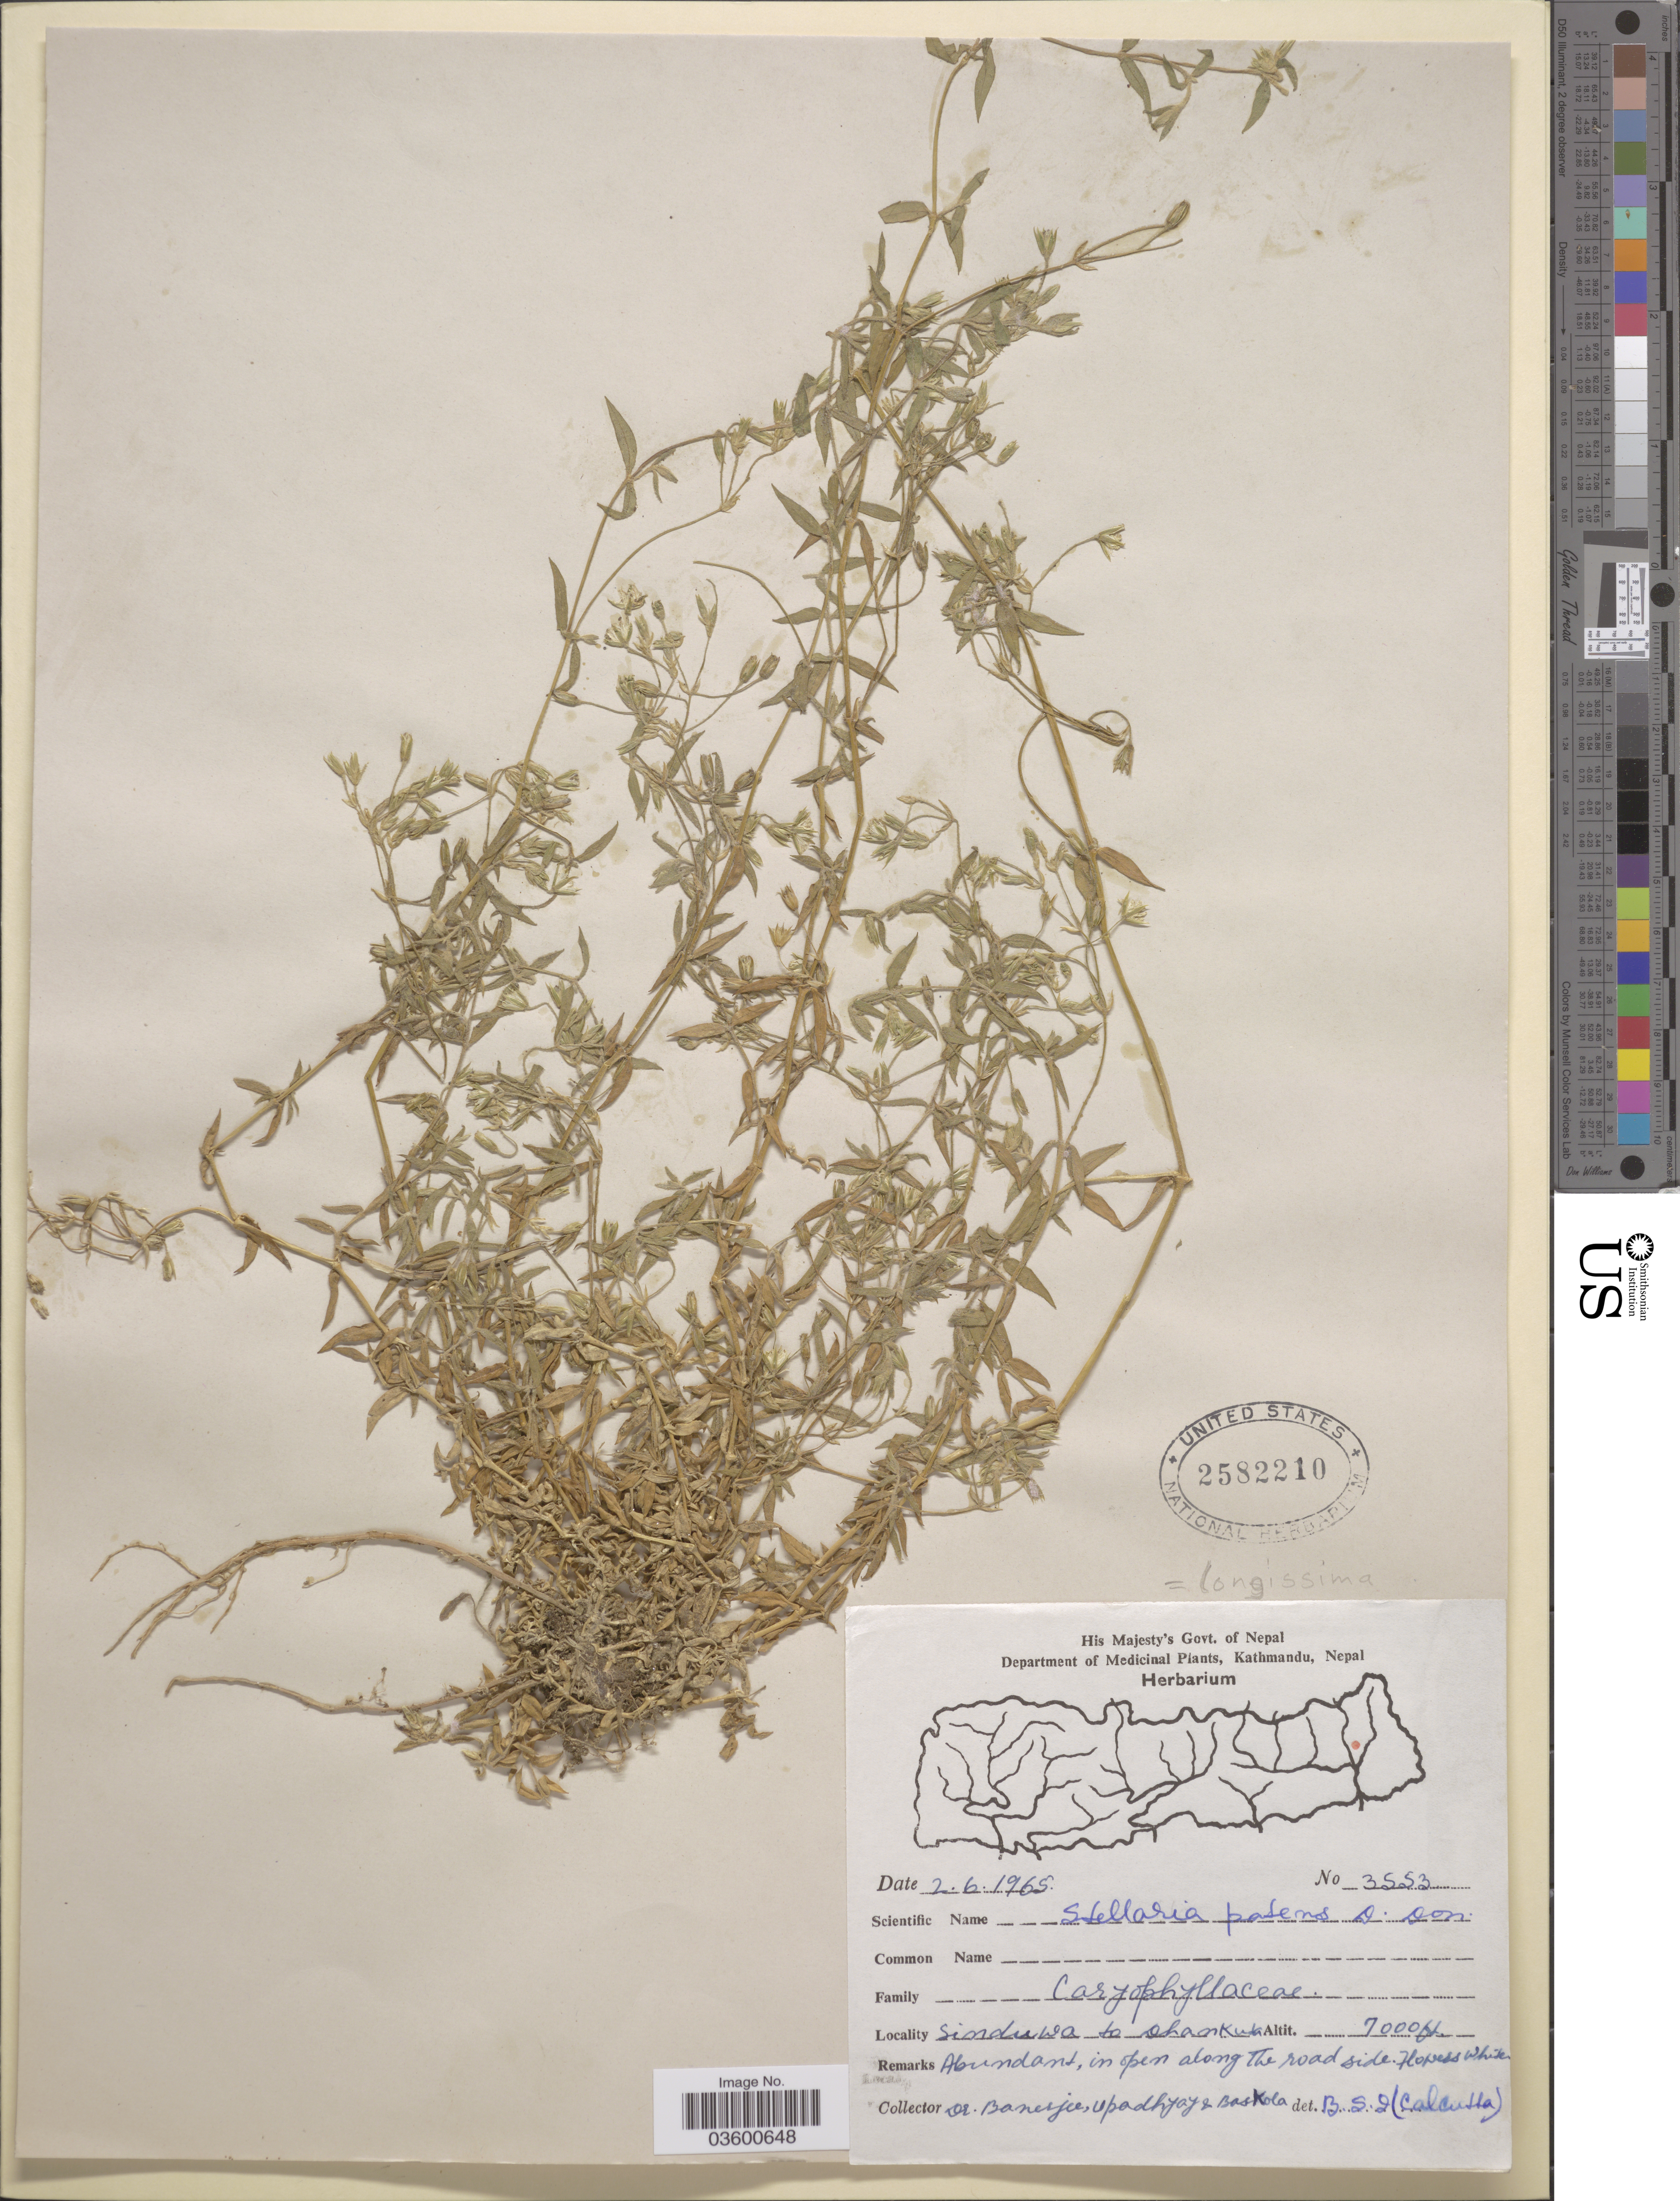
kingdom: Plantae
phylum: Tracheophyta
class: Magnoliopsida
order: Caryophyllales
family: Caryophyllaceae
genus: Stellaria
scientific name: Stellaria longissima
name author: Wall.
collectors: -. Banerjee, Upadhyay, -- & Baskola, --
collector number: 3553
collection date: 1965-06-02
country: Nepal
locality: Sinduwa to Dankuta.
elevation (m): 2134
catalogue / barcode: US 2582210